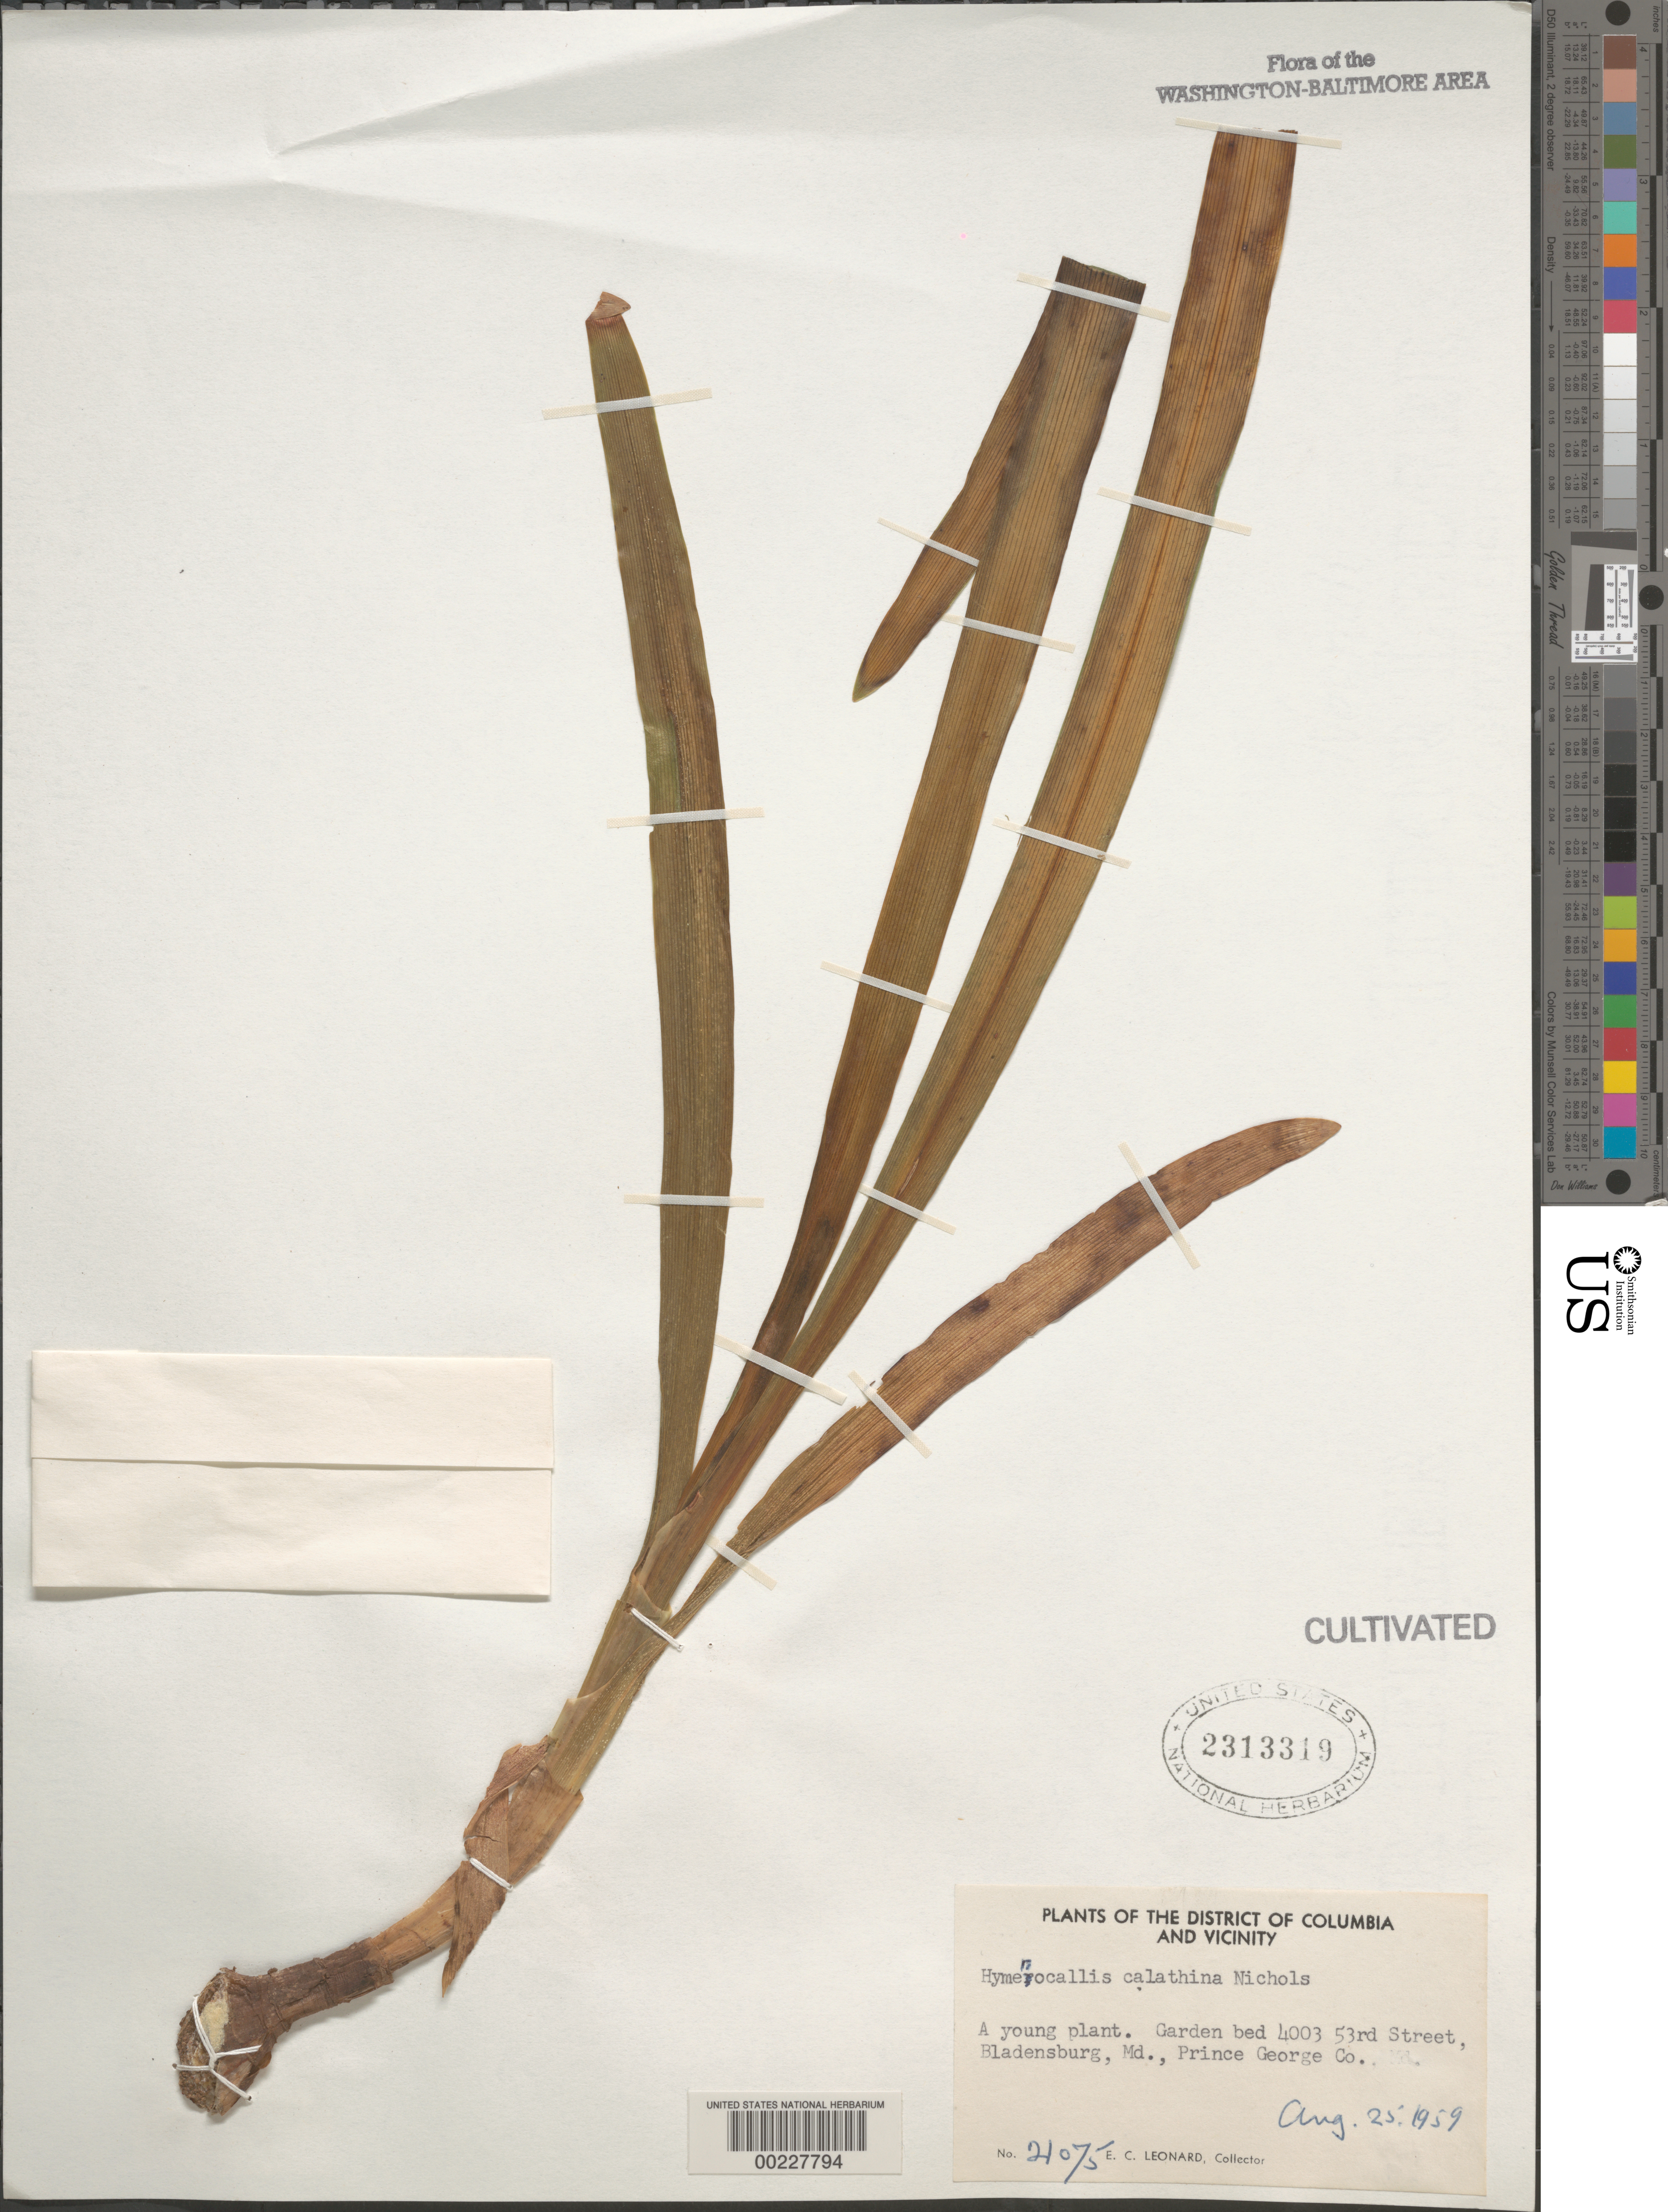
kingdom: Plantae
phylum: Tracheophyta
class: Liliopsida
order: Asparagales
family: Amaryllidaceae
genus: Hymenocallis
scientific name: Hymenocallis calathina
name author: G. Nicholson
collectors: E. C. Leonard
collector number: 21075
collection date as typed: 25 Aug 1959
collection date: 1959-08-25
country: United States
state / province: Maryland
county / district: Prince George's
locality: Bladensburg, 4003 53rd St, garden bed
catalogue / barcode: US 2313319